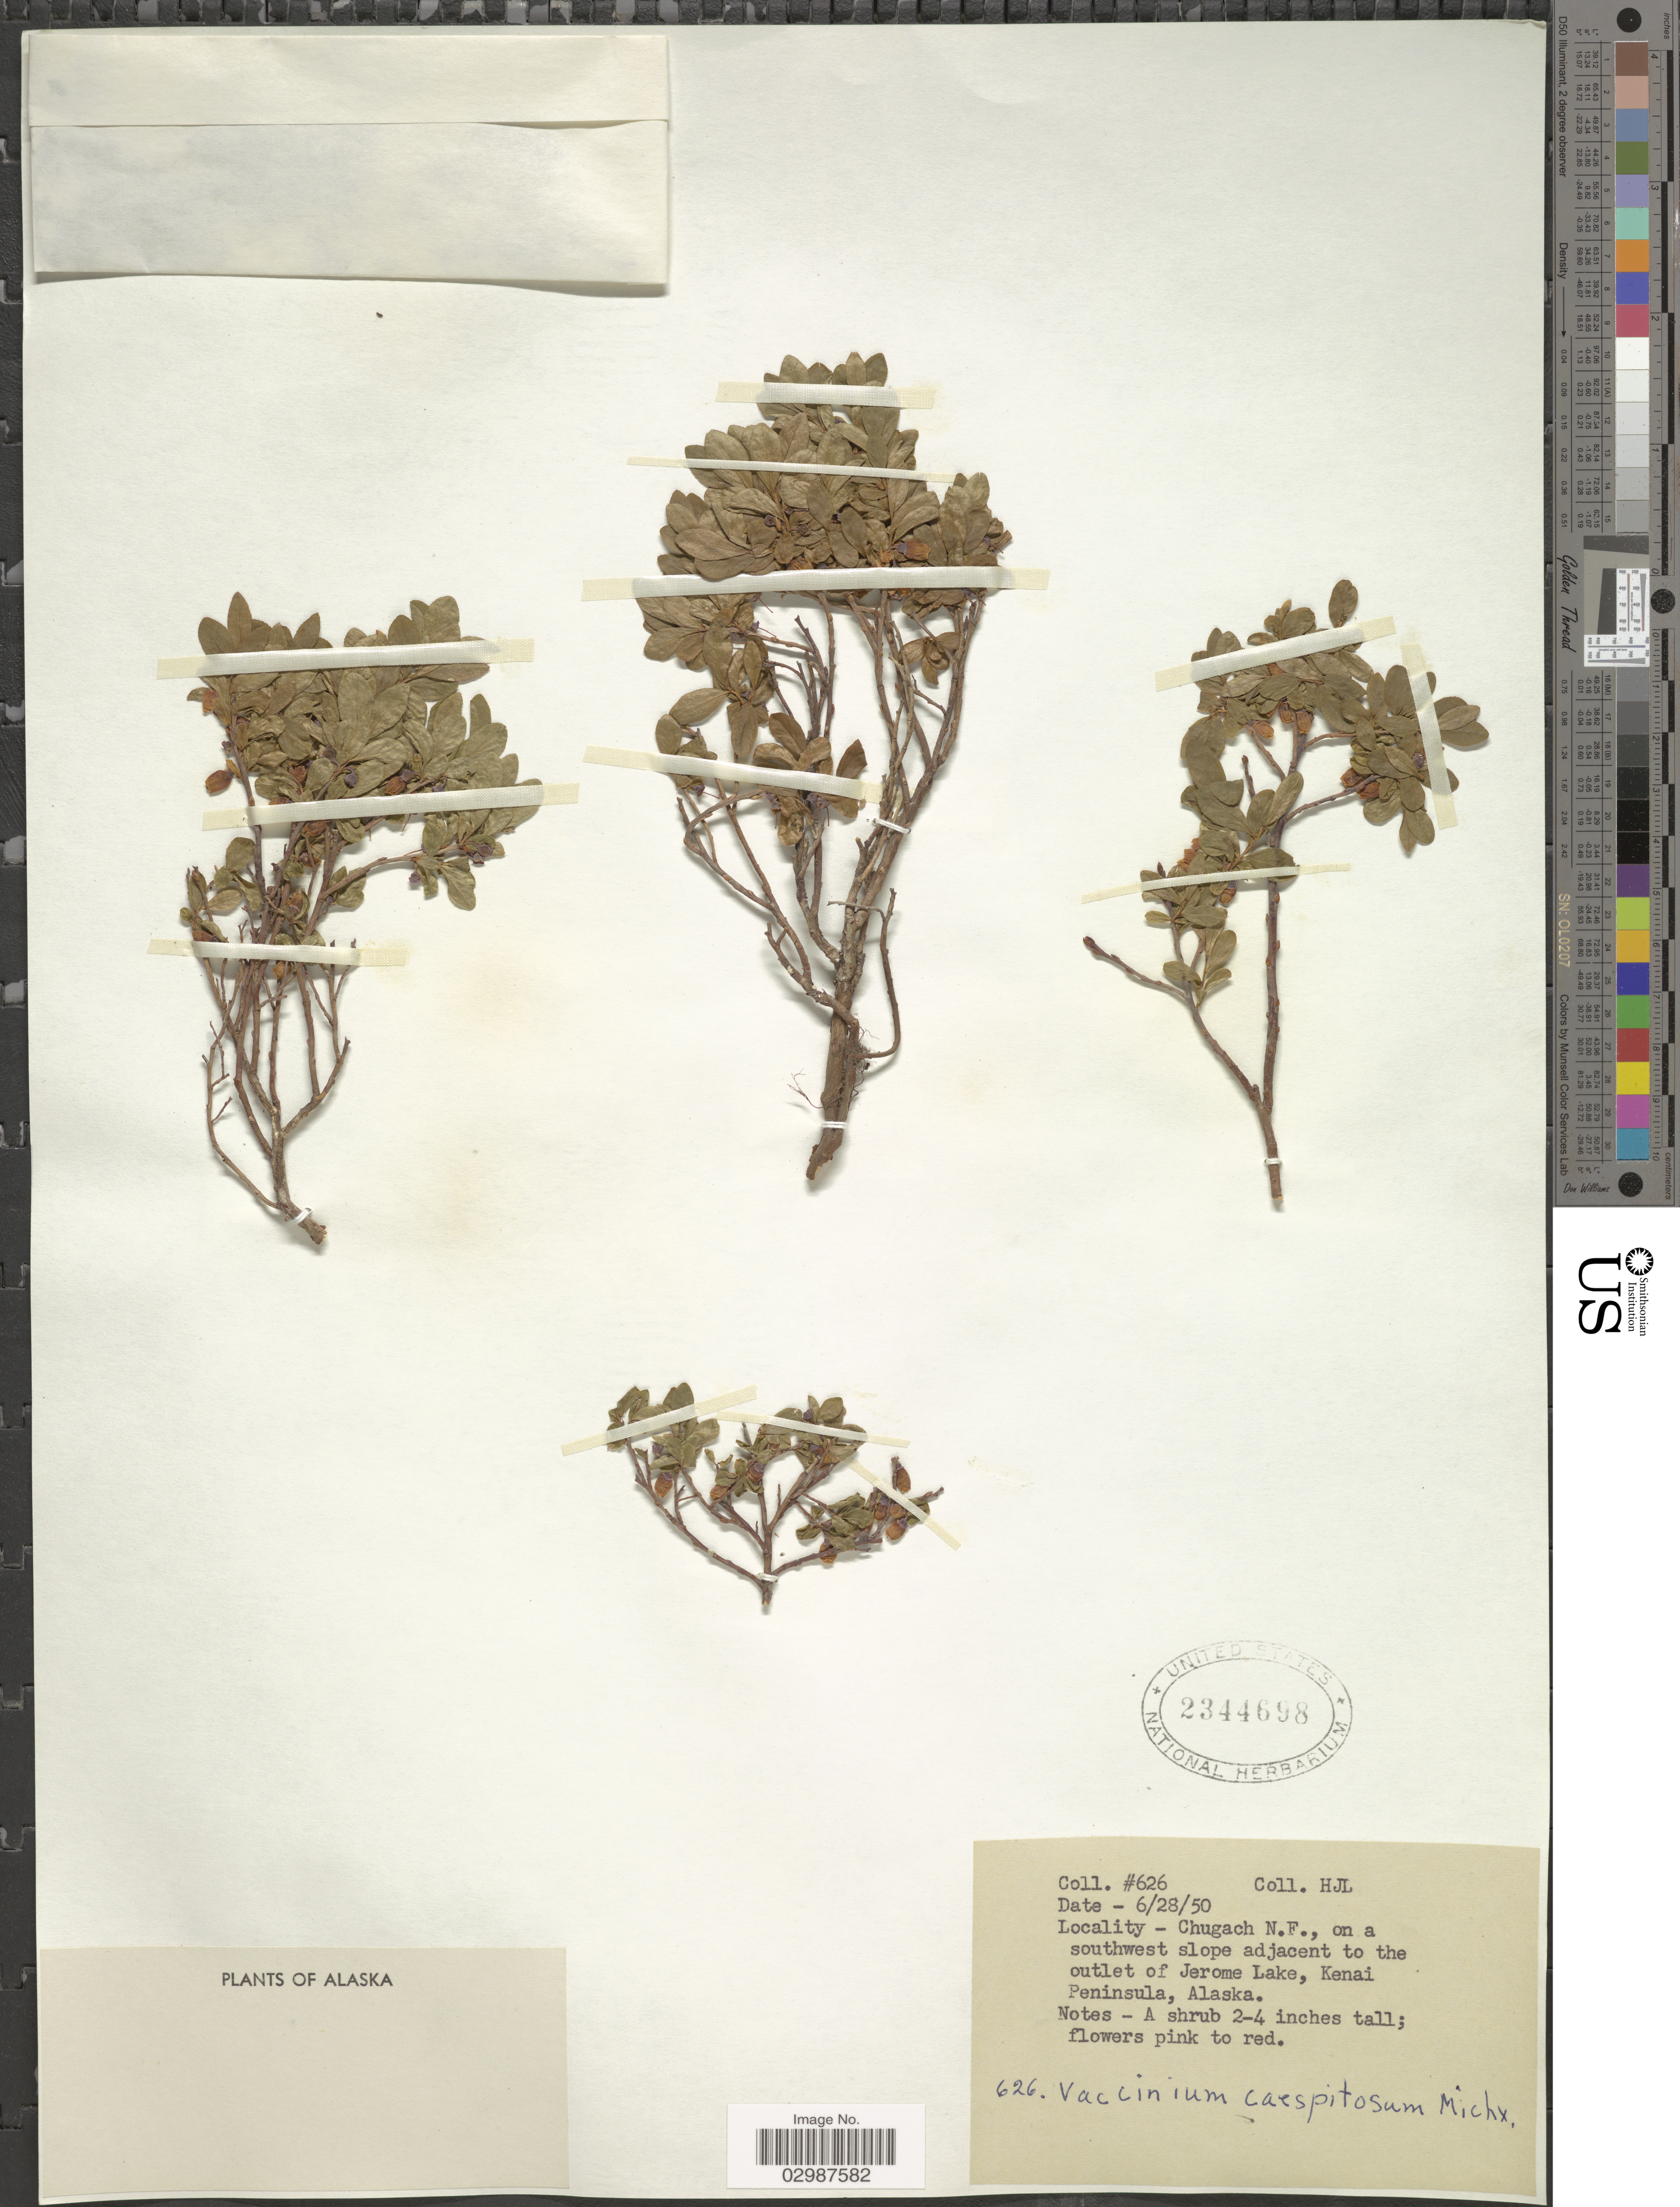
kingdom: Plantae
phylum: Tracheophyta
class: Magnoliopsida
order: Ericales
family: Ericaceae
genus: Vaccinium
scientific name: Vaccinium caespitosum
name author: Michx.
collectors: H. J. L.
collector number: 626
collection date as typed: Transcribed d/m/y: 28/6/50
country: United States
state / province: Alaska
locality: Chugach N.F., on a southwest slope adjacent to the outlet of Jerome Lake, Kenai Peninsula.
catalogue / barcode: US 2344698